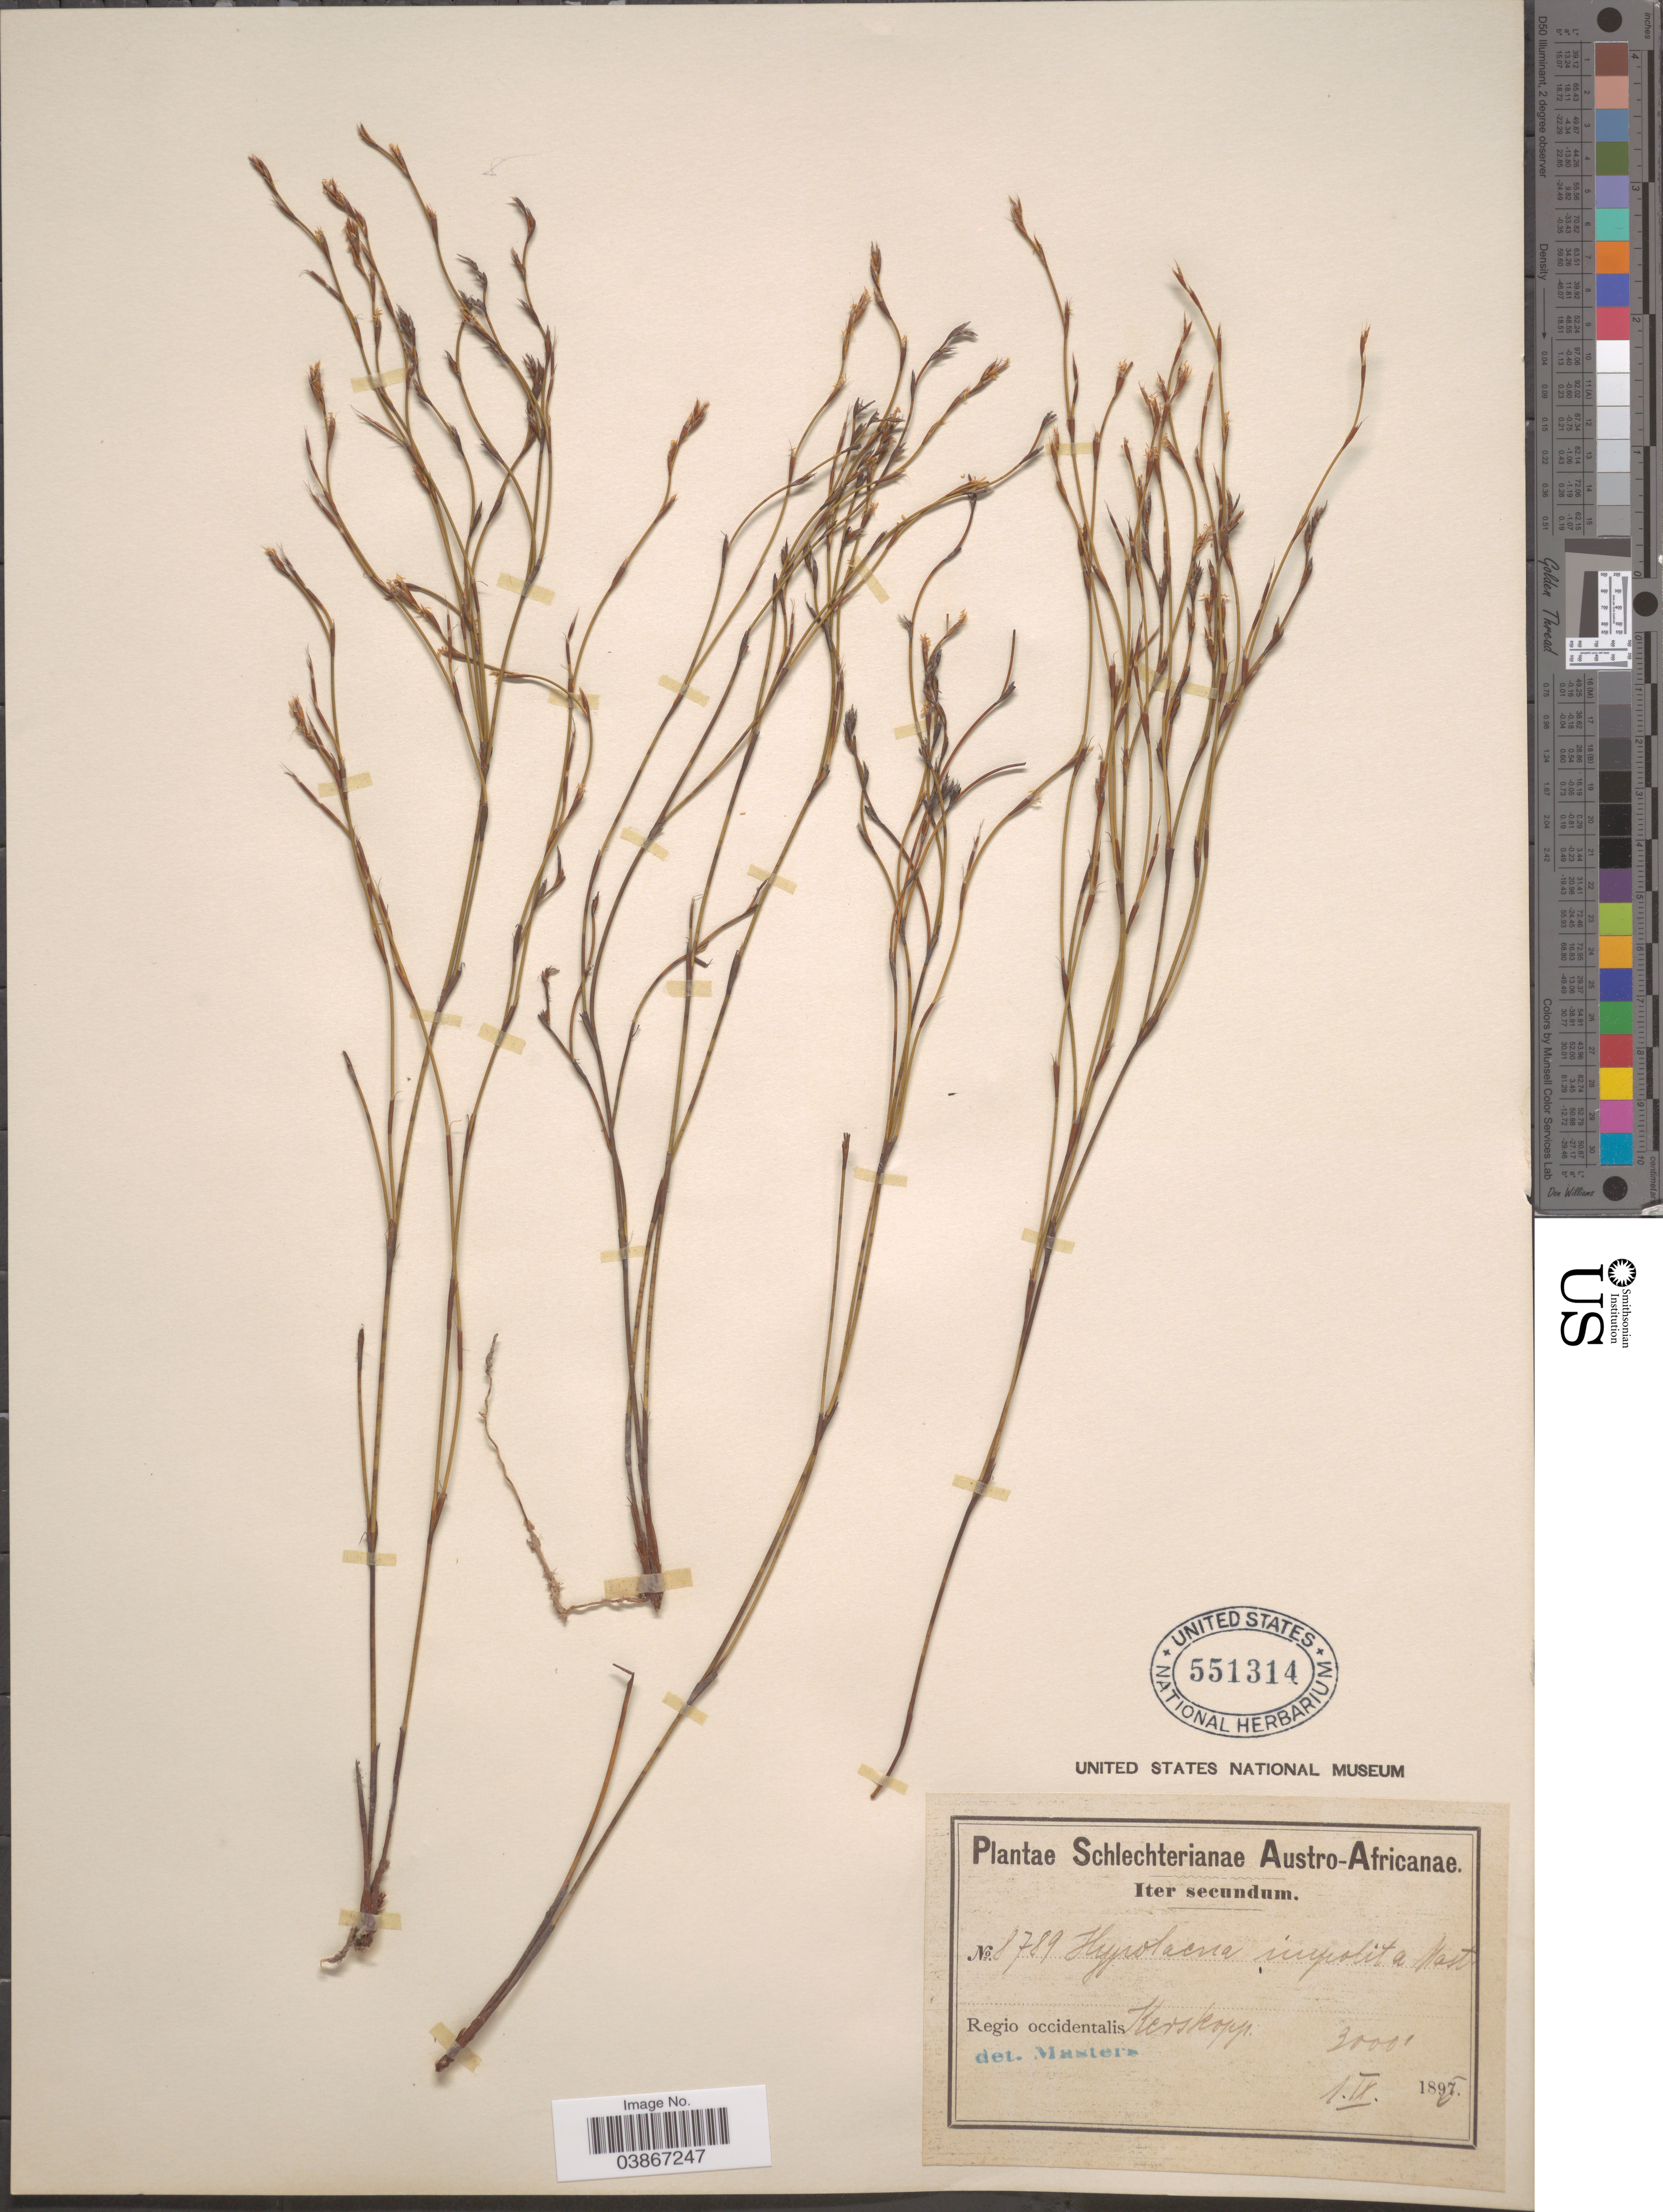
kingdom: Plantae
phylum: Tracheophyta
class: Liliopsida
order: Poales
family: Restionaceae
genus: Hypolaena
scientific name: Hypolaena impolita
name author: (Kunth) Mast.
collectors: Schlechter, --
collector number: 8789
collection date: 1896-09-01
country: South Africa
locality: Austro-Africanae. Regio occidentalis: Kerskopp.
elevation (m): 914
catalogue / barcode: US 551314